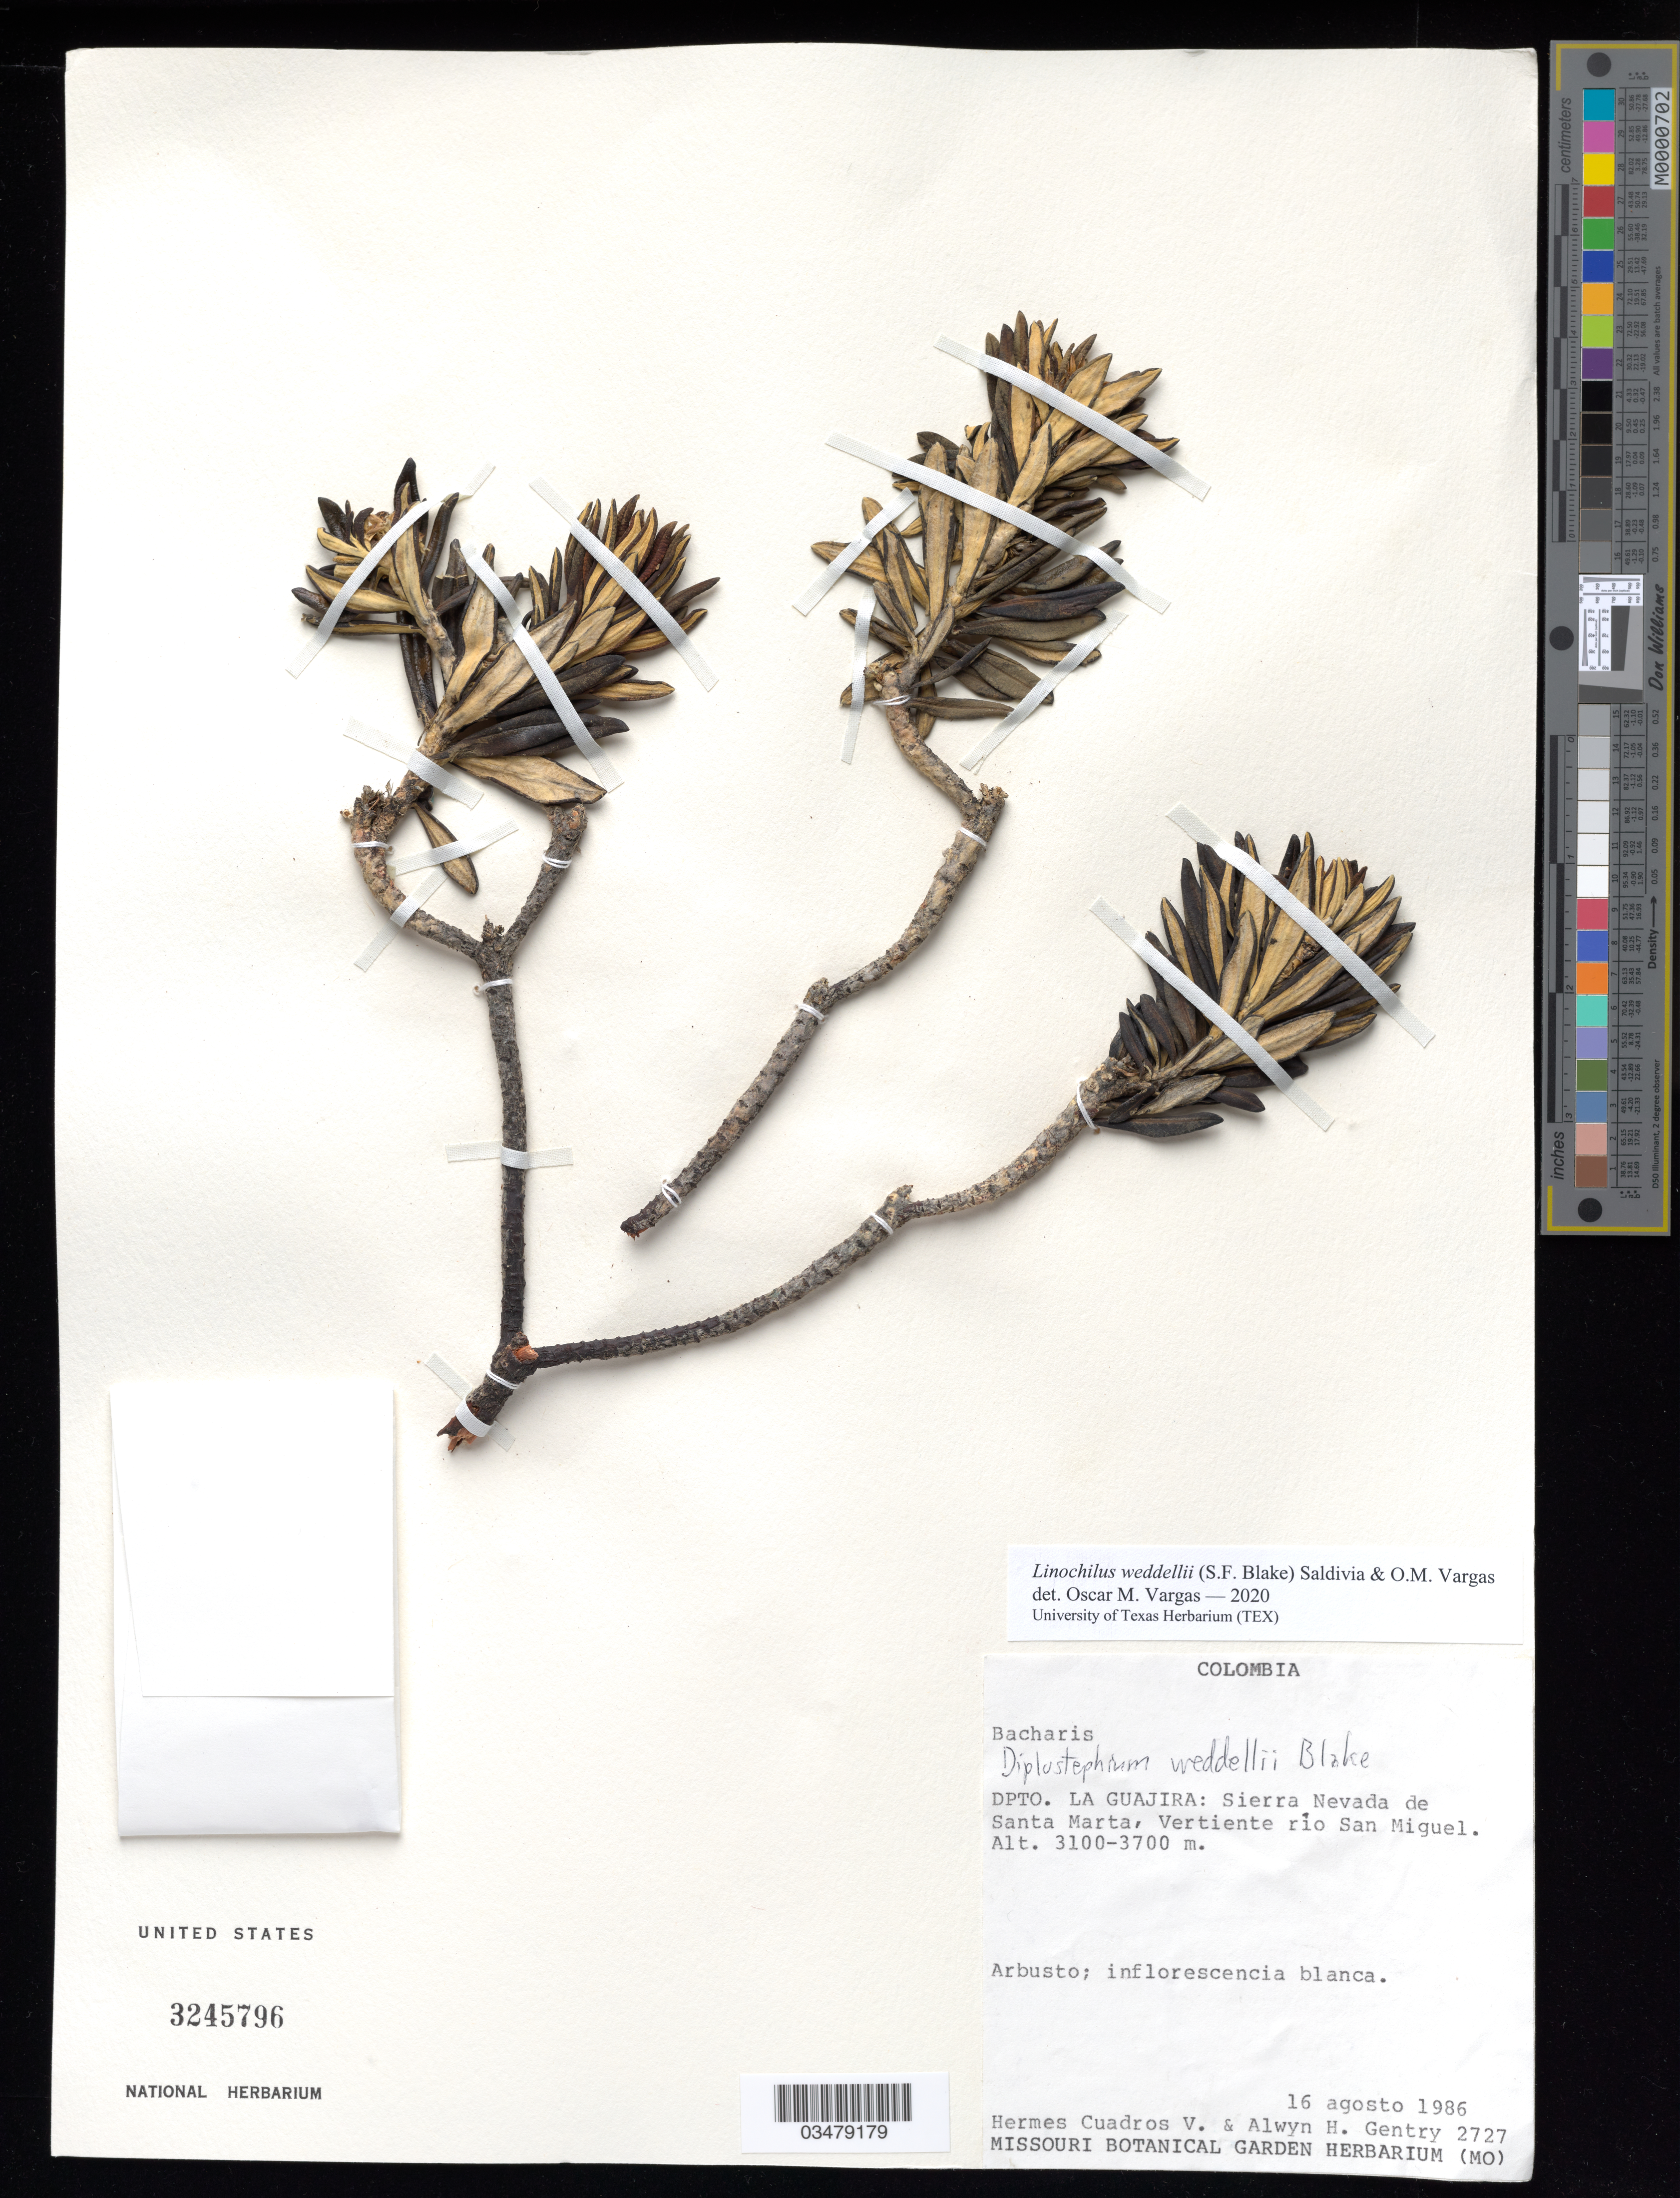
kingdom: Plantae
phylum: Tracheophyta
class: Magnoliopsida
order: Asterales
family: Asteraceae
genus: Linochilus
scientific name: Linochilus weddellii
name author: (S.F. Blake) Saldivia & O.M. Vargas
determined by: Vargas, Oscar M.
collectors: H. Cuadros & A. H. Gentry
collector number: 2727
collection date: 1986-08-16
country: Colombia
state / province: La Guajira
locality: Sierra Nevada de Santa Marta, vertiente río San Miguel.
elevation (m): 3100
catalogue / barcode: US 3245796